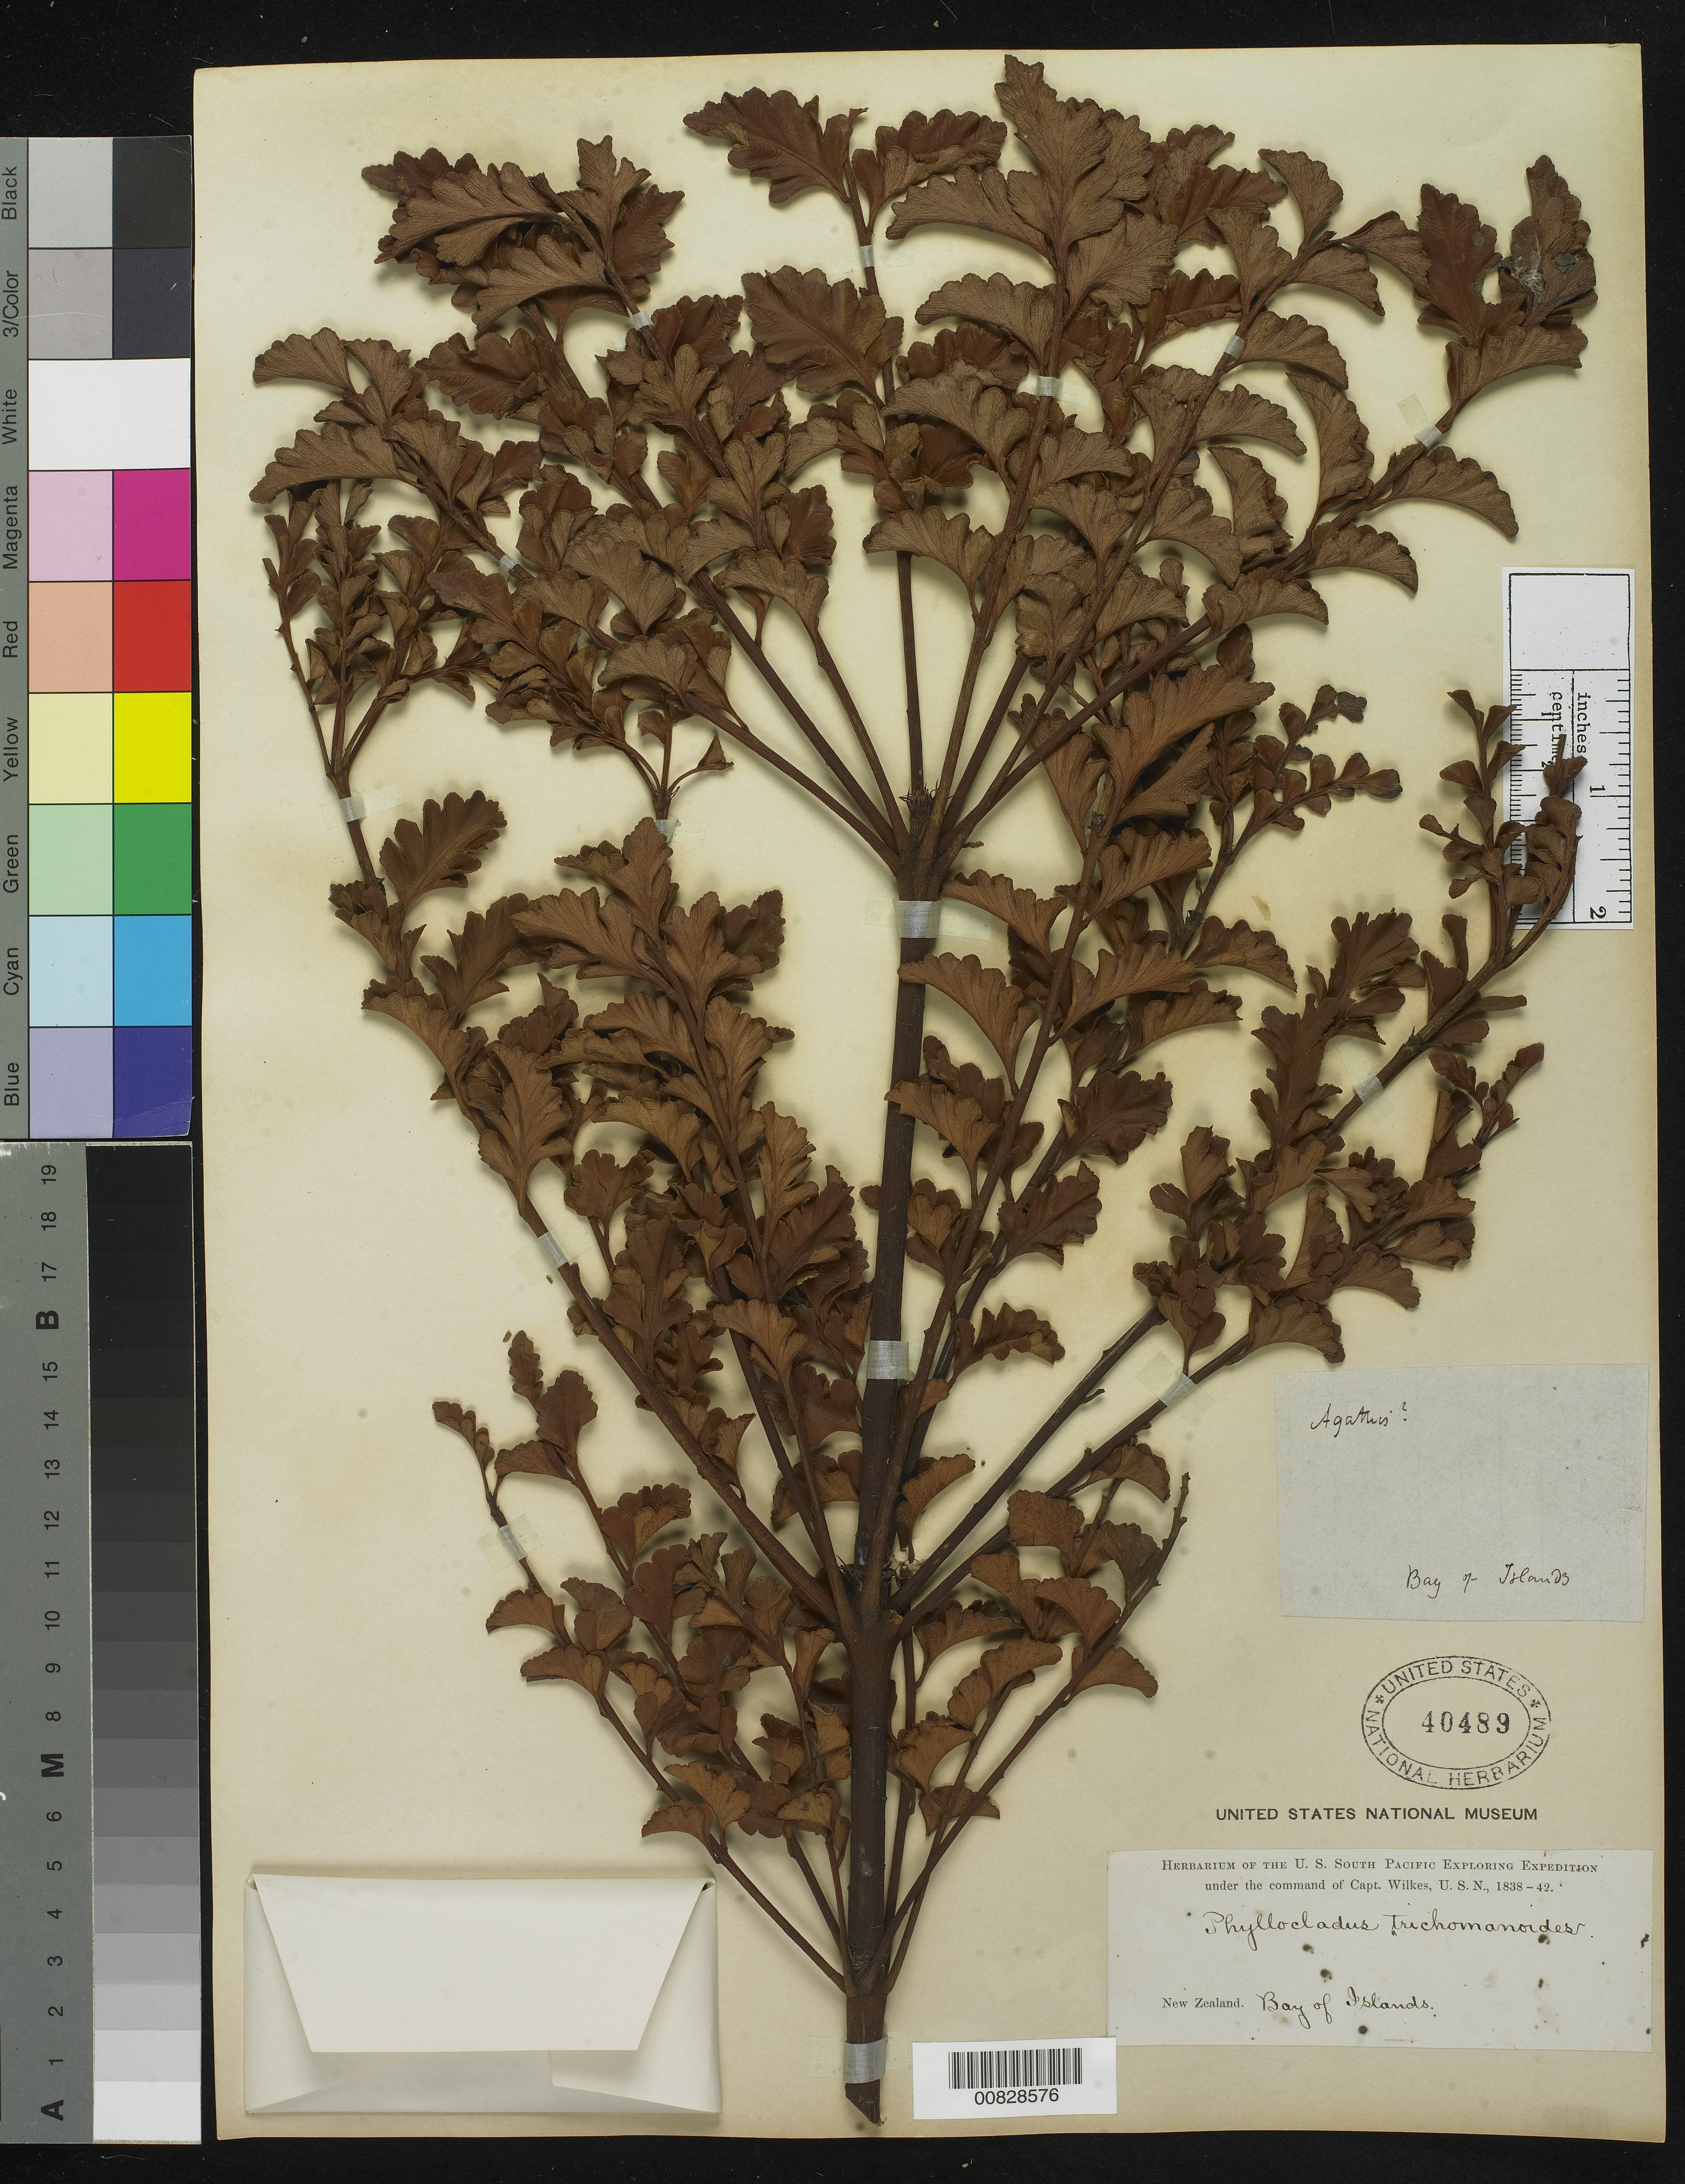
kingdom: Plantae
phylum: Tracheophyta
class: Pinopsida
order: Pinales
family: Phyllocladaceae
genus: Phyllocladus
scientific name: Phyllocladus trichomanoides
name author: D. Don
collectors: Wilkes Explor. Exped.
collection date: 1838/1842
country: New Zealand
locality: Bay of Islands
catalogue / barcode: US 40489